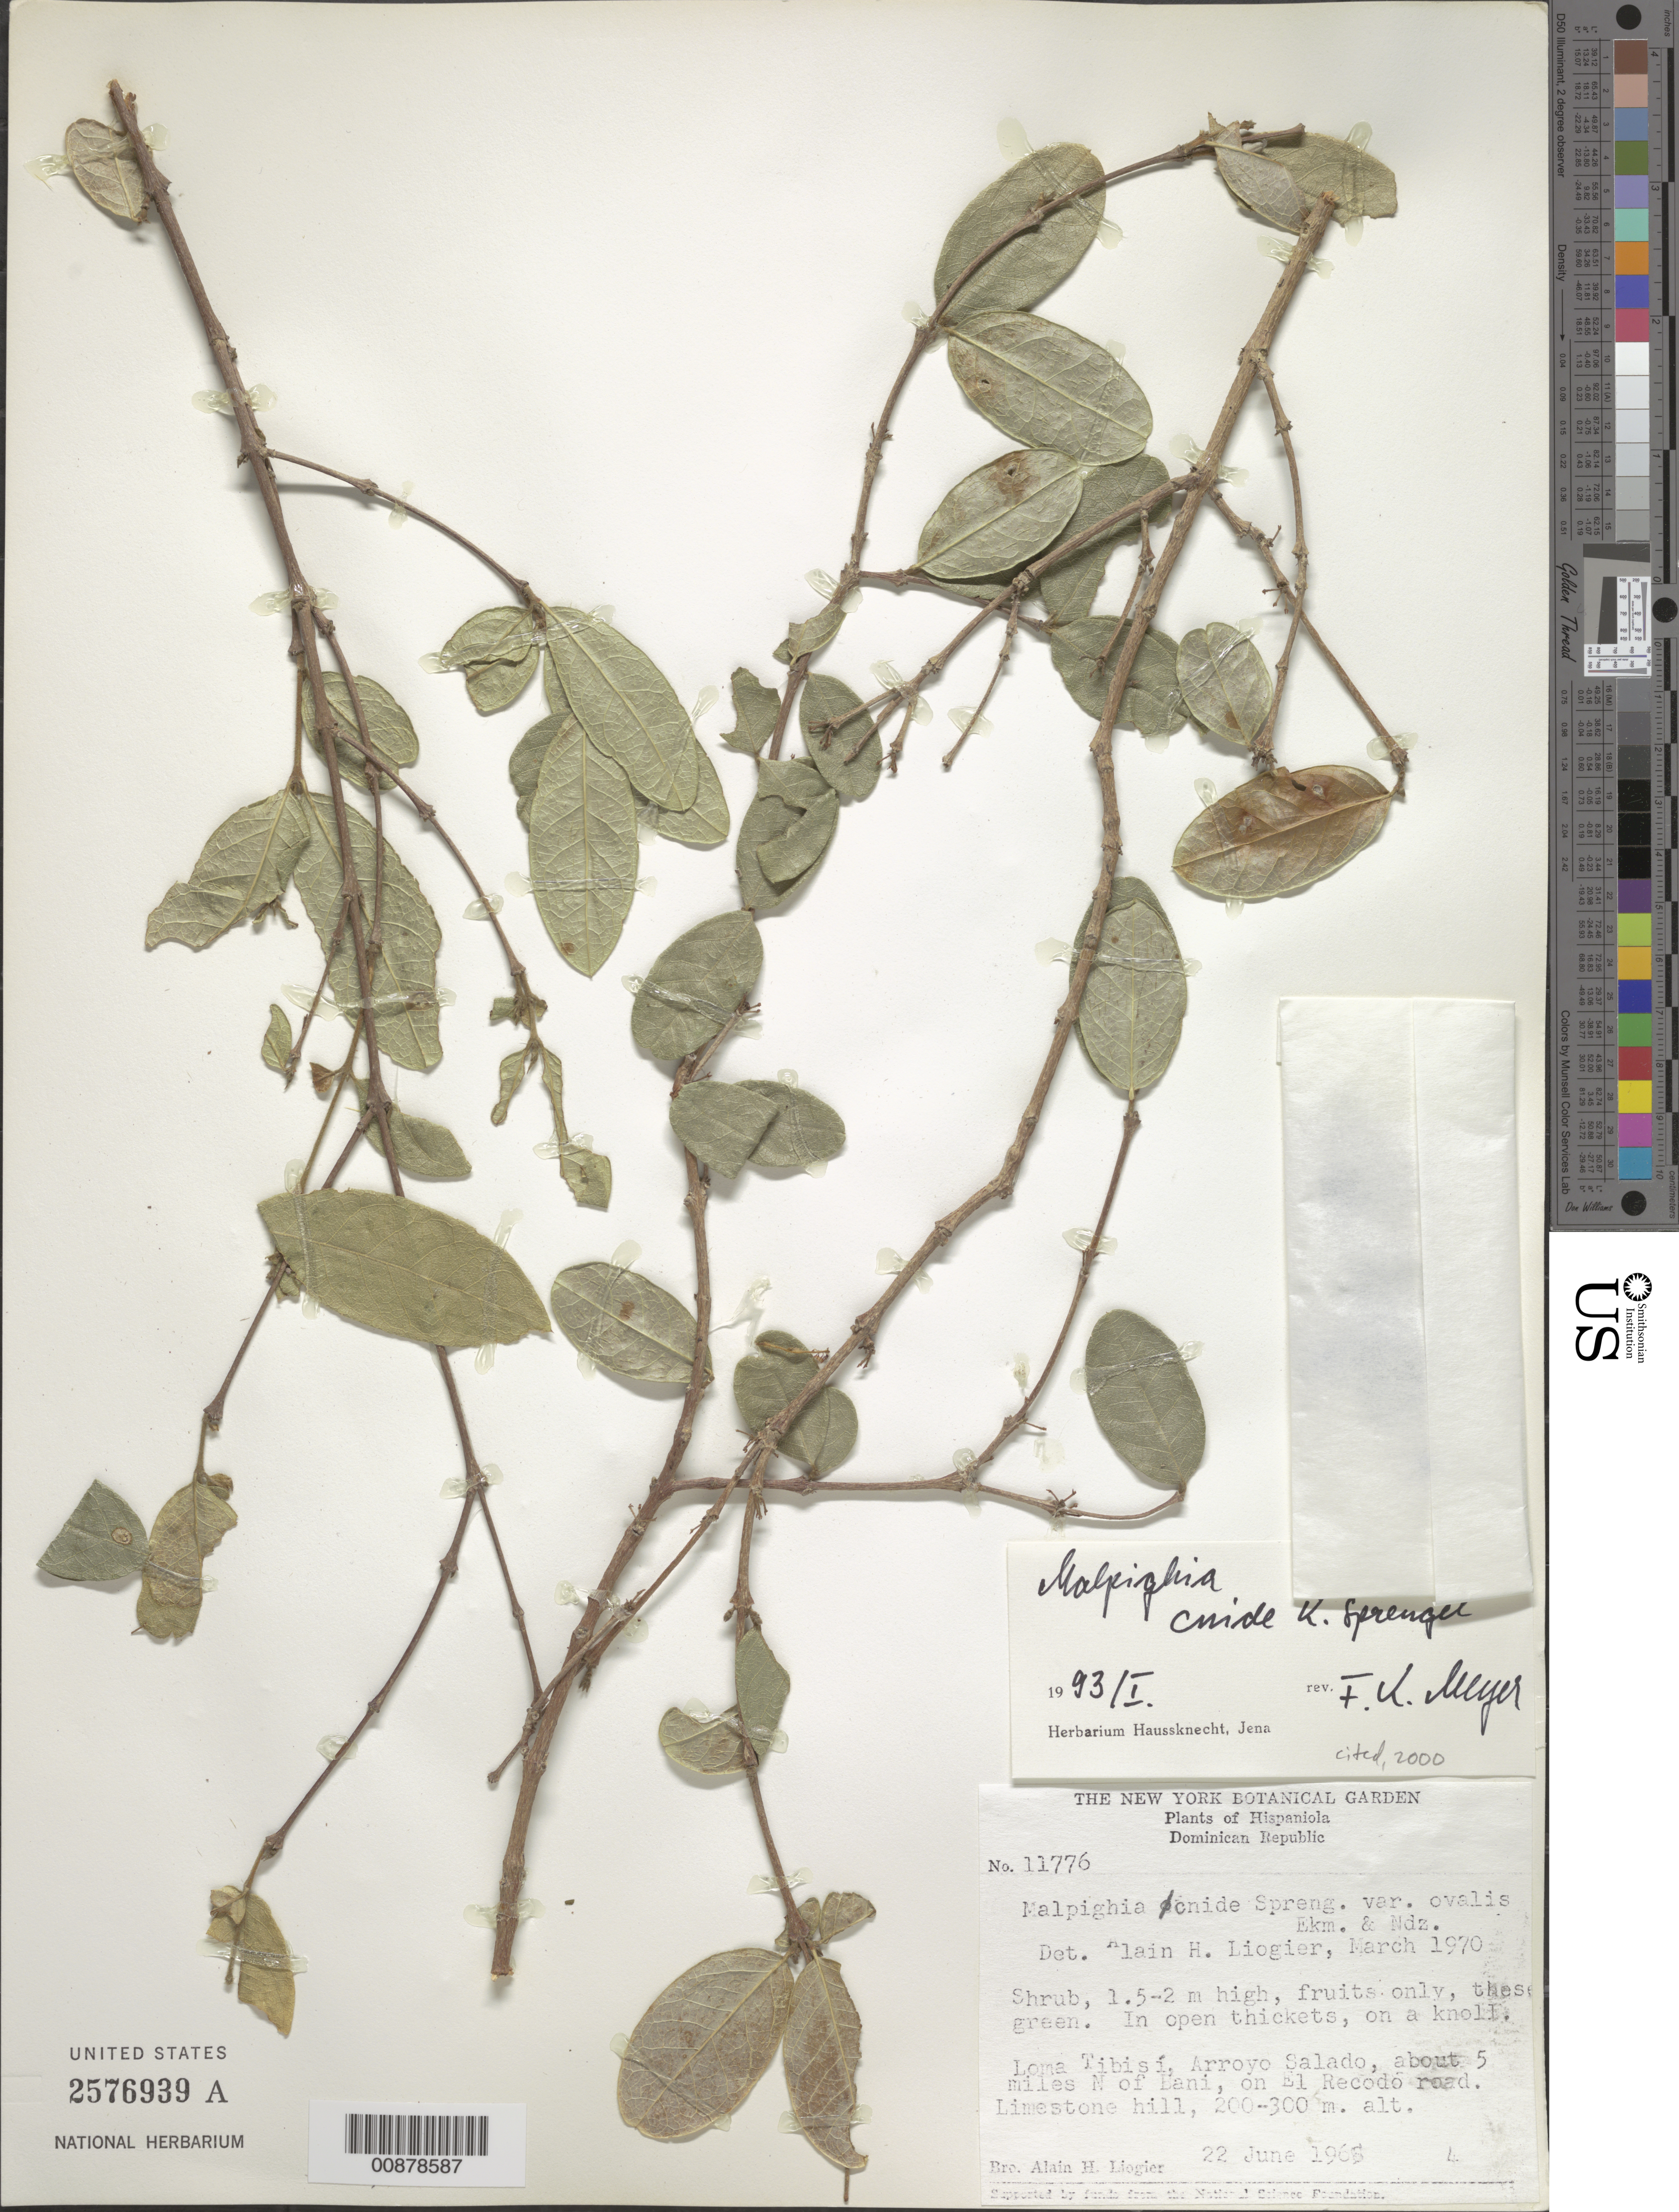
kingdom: Plantae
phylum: Tracheophyta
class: Magnoliopsida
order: Malpighiales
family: Malpighiaceae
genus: Malpighia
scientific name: Malpighia cnide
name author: Spreng.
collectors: A. H. Liogier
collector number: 11776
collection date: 1969-06-22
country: Dominican Republic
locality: Loma Tibisí, Arroyo Salado, about 5 miles N of Bani, on El Recodo road.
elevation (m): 200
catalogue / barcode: US 2576939A